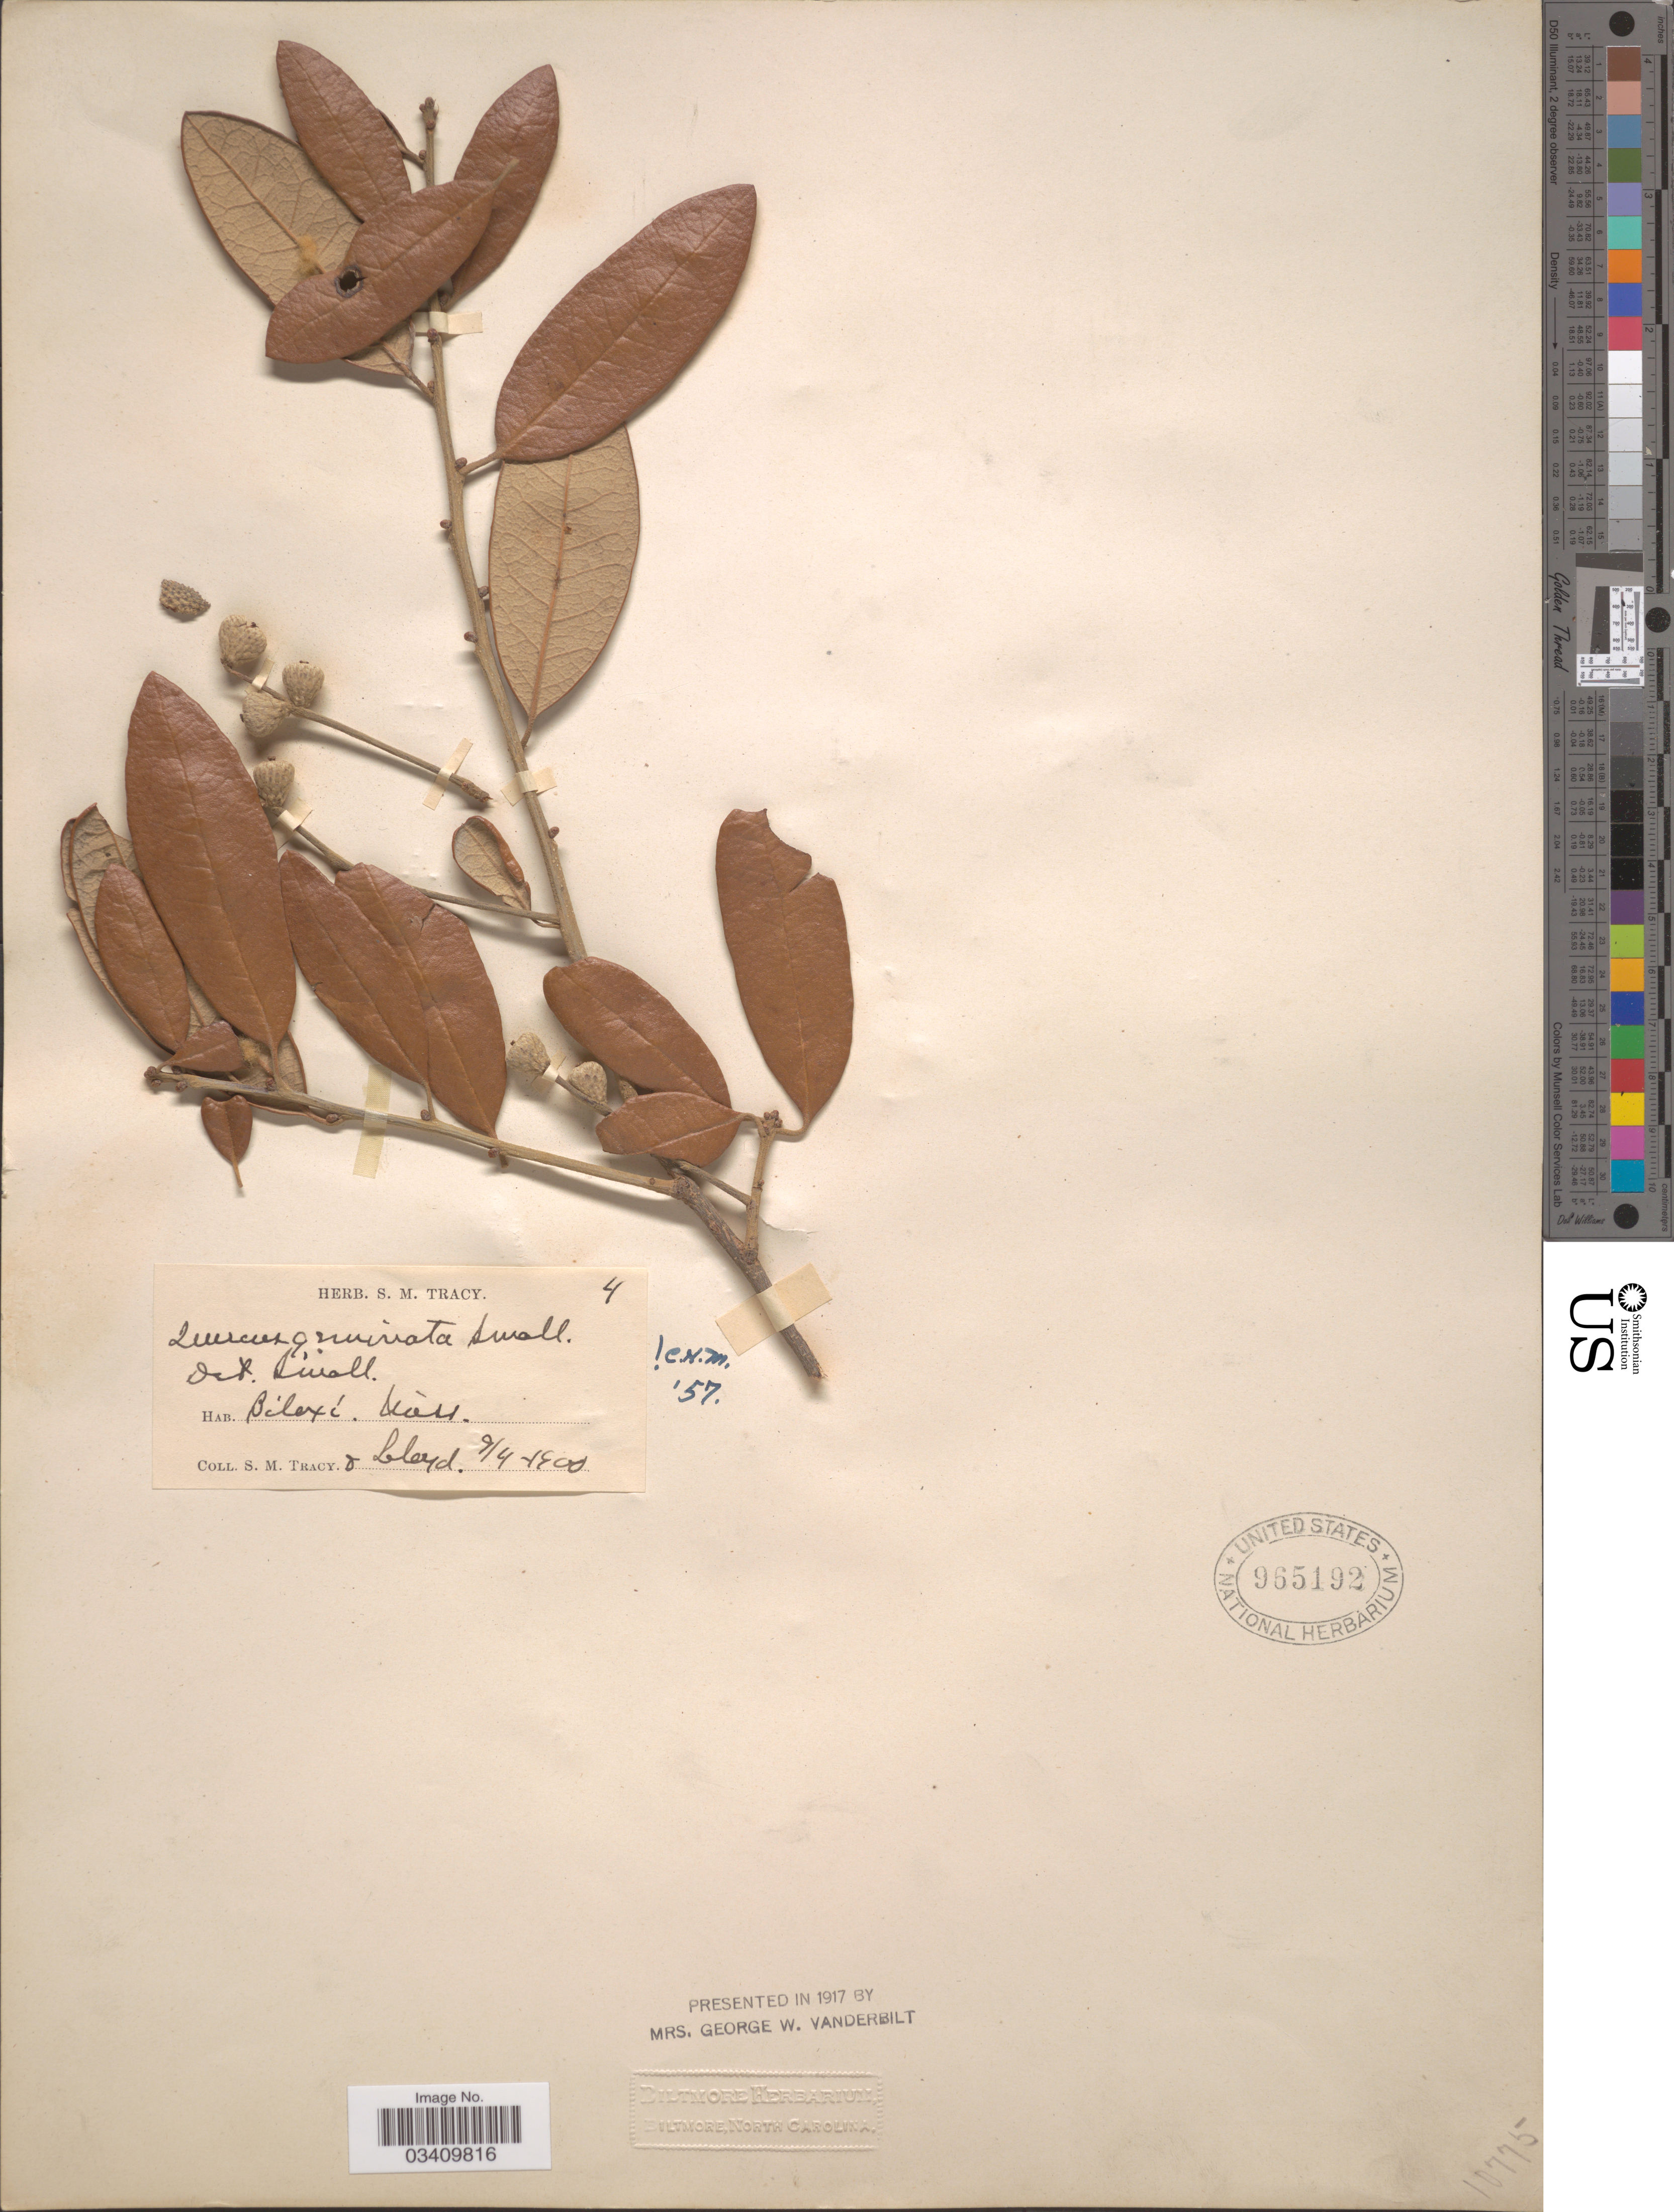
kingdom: Plantae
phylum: Tracheophyta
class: Magnoliopsida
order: Fagales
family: Fagaceae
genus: Quercus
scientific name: Quercus virginiana var. maritima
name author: (Michx.) Sarg.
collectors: S. M. Tracy & -- Lloyd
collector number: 4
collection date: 1900-09-04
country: United States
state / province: Mississippi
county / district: Harrison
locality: Biloxi.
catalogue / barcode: US 965192